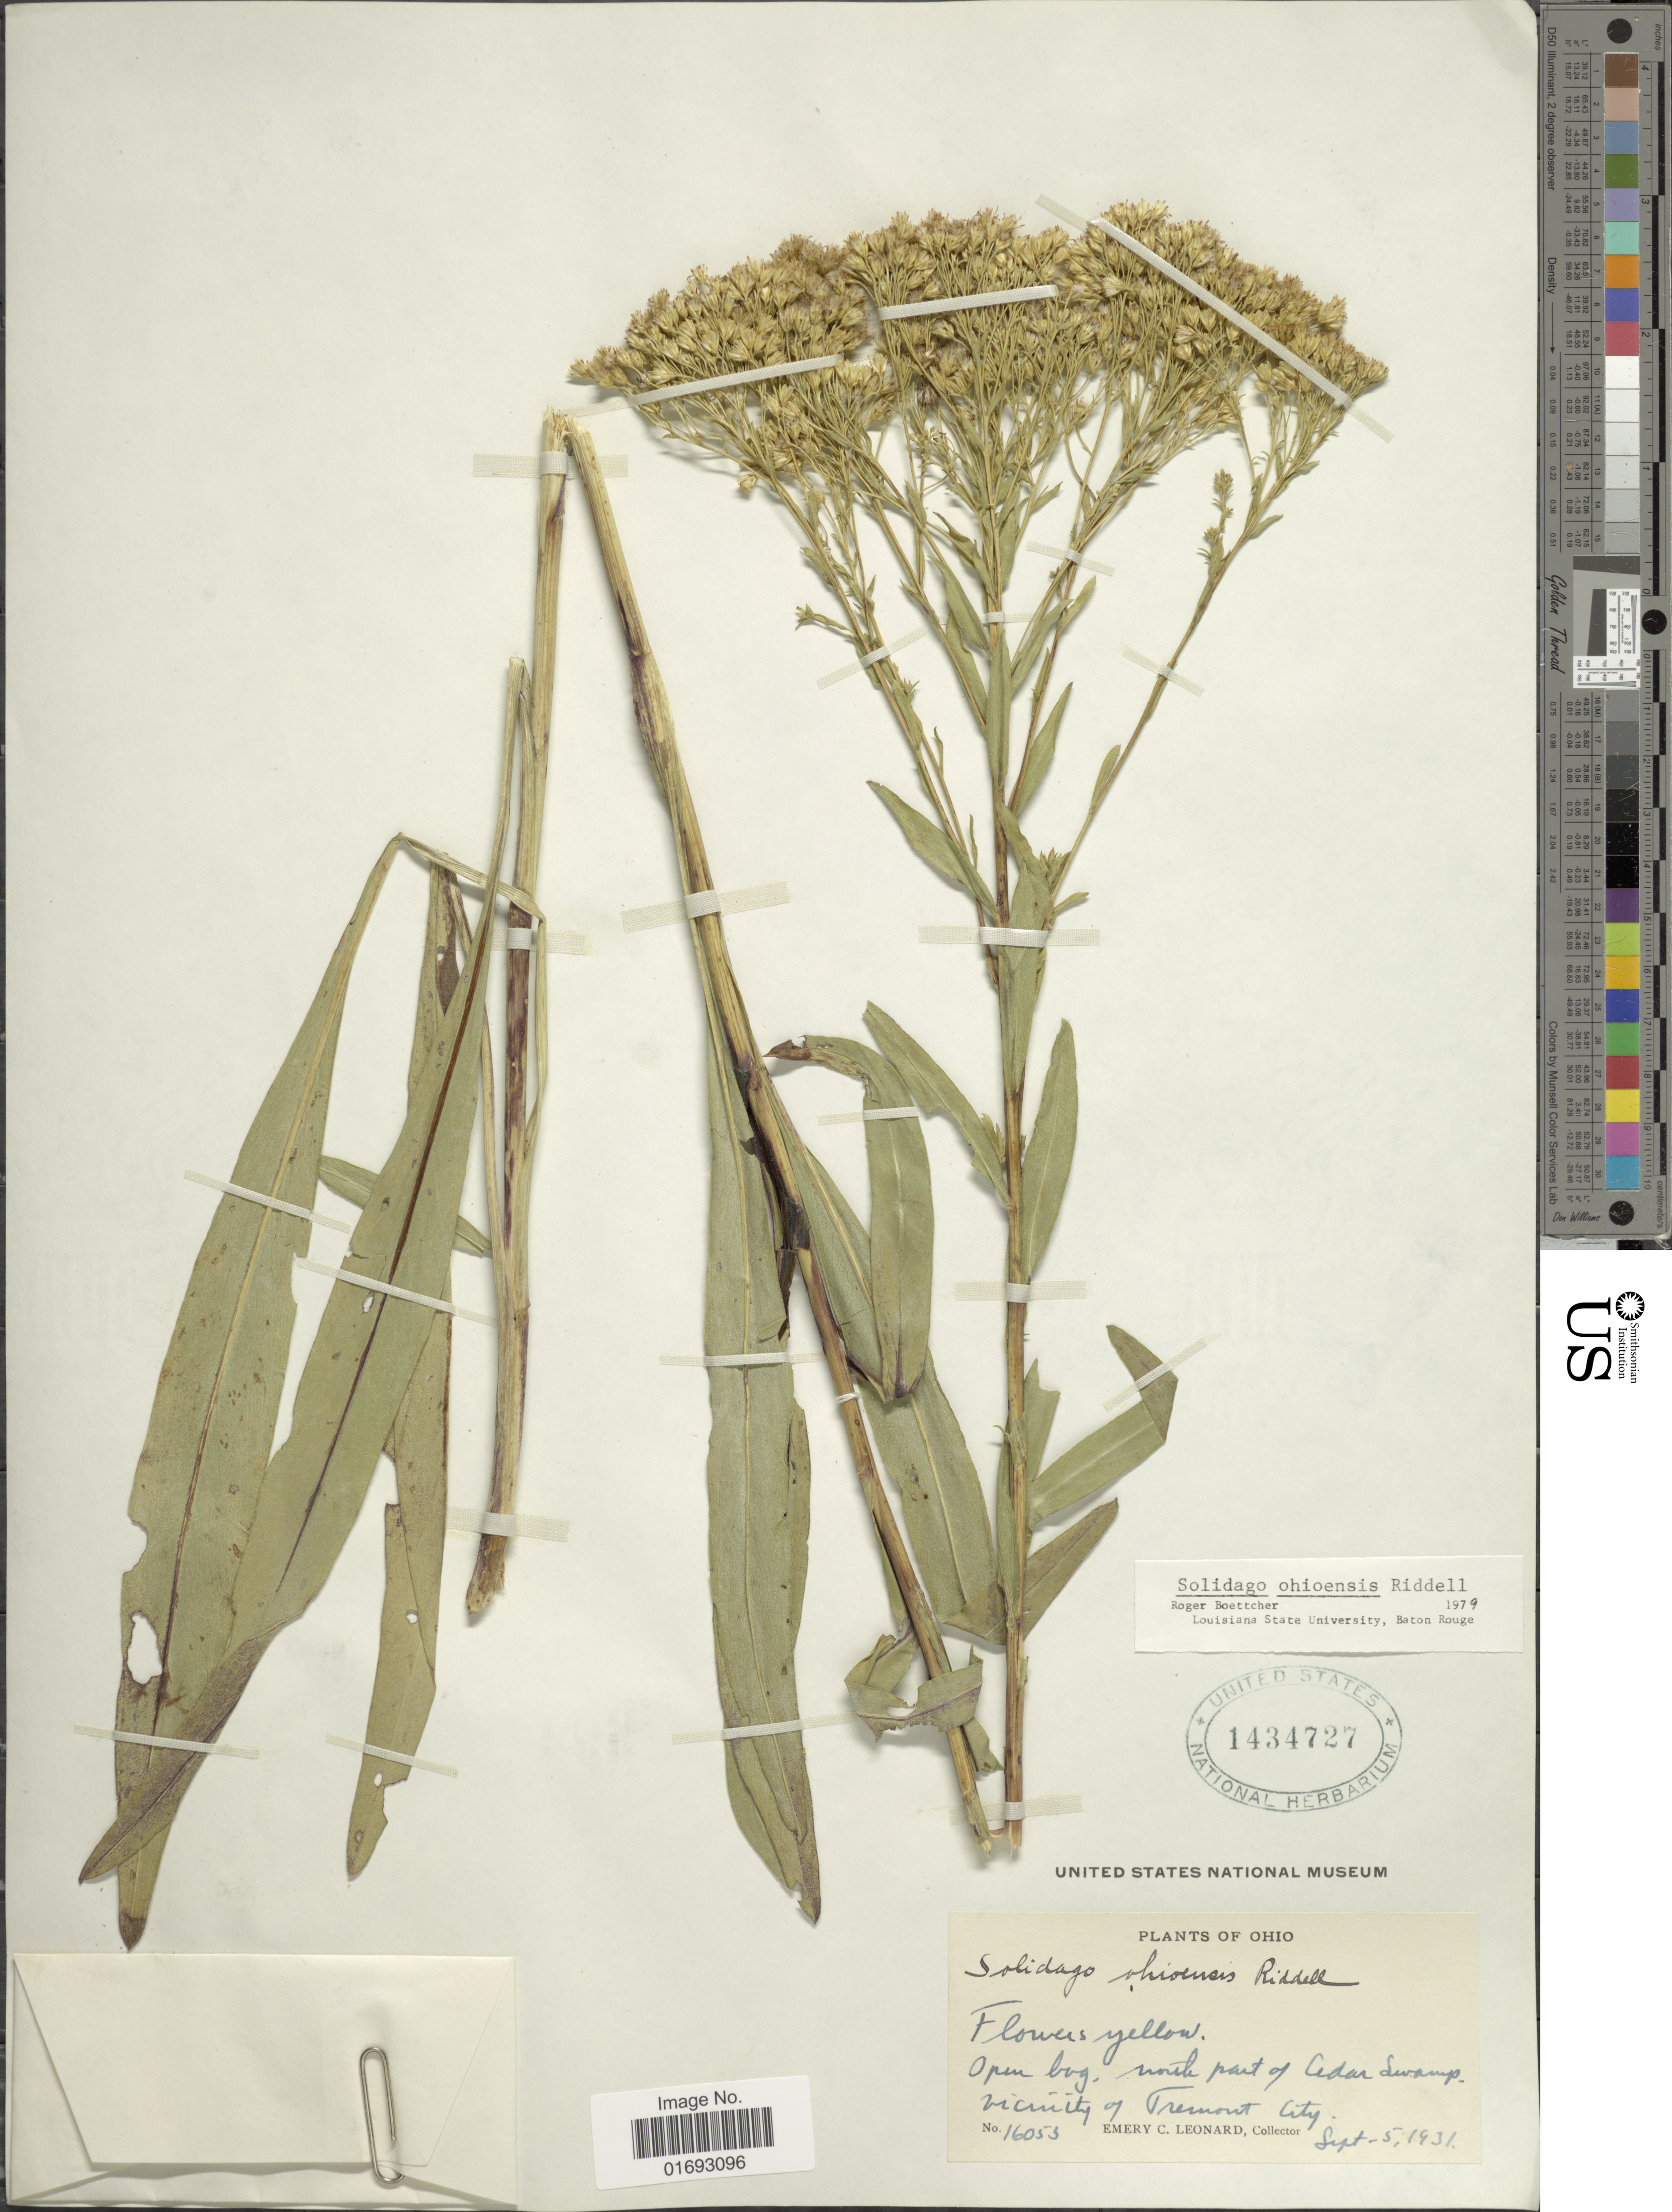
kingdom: Plantae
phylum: Tracheophyta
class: Magnoliopsida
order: Asterales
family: Asteraceae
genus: Oligoneuron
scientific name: Oligoneuron ohioense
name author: (Riddell) G.N. Jones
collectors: E. C. Leonard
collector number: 16053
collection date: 1931-09-05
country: United States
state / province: Ohio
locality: Open log,north part of Cedar Swamp, vicinity of Tremont City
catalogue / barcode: US 1434727